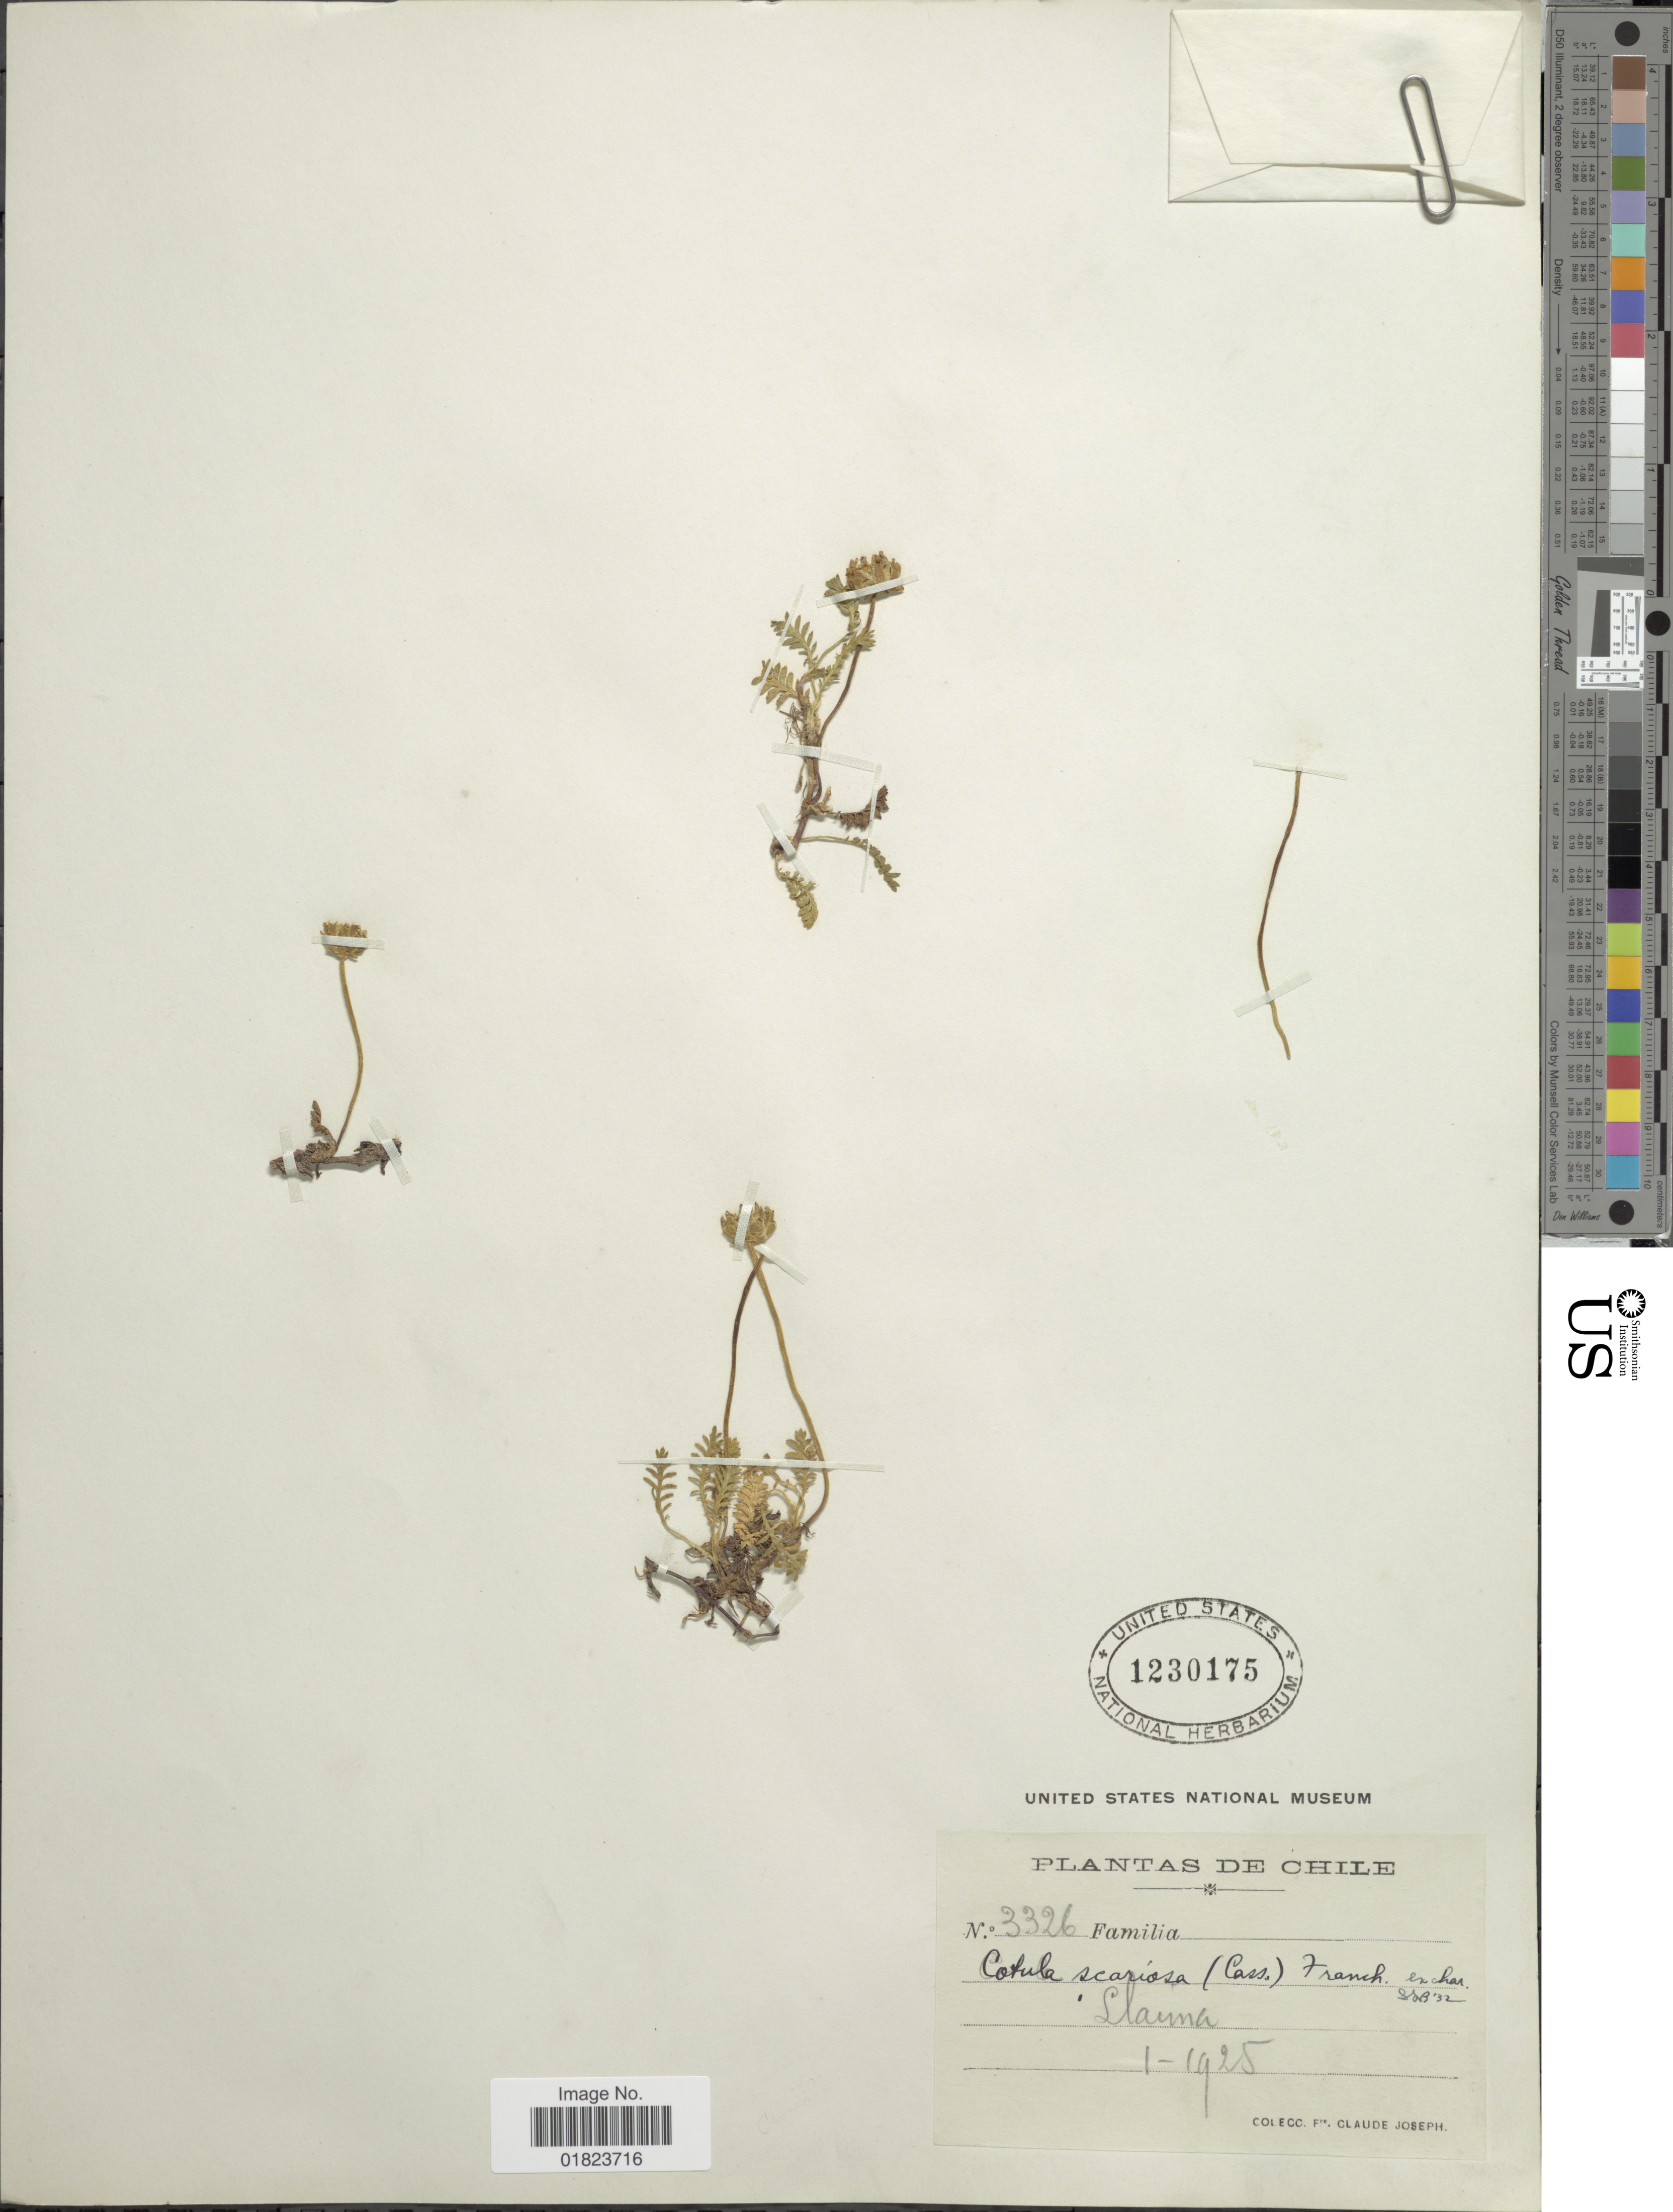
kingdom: Plantae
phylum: Tracheophyta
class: Magnoliopsida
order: Asterales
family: Asteraceae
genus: Cotula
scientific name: Cotula scariosa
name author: (Cass.) Franch.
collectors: Bro. Claude-Joseph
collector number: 3326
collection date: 1925-01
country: Chile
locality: Llaima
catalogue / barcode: US 1230175